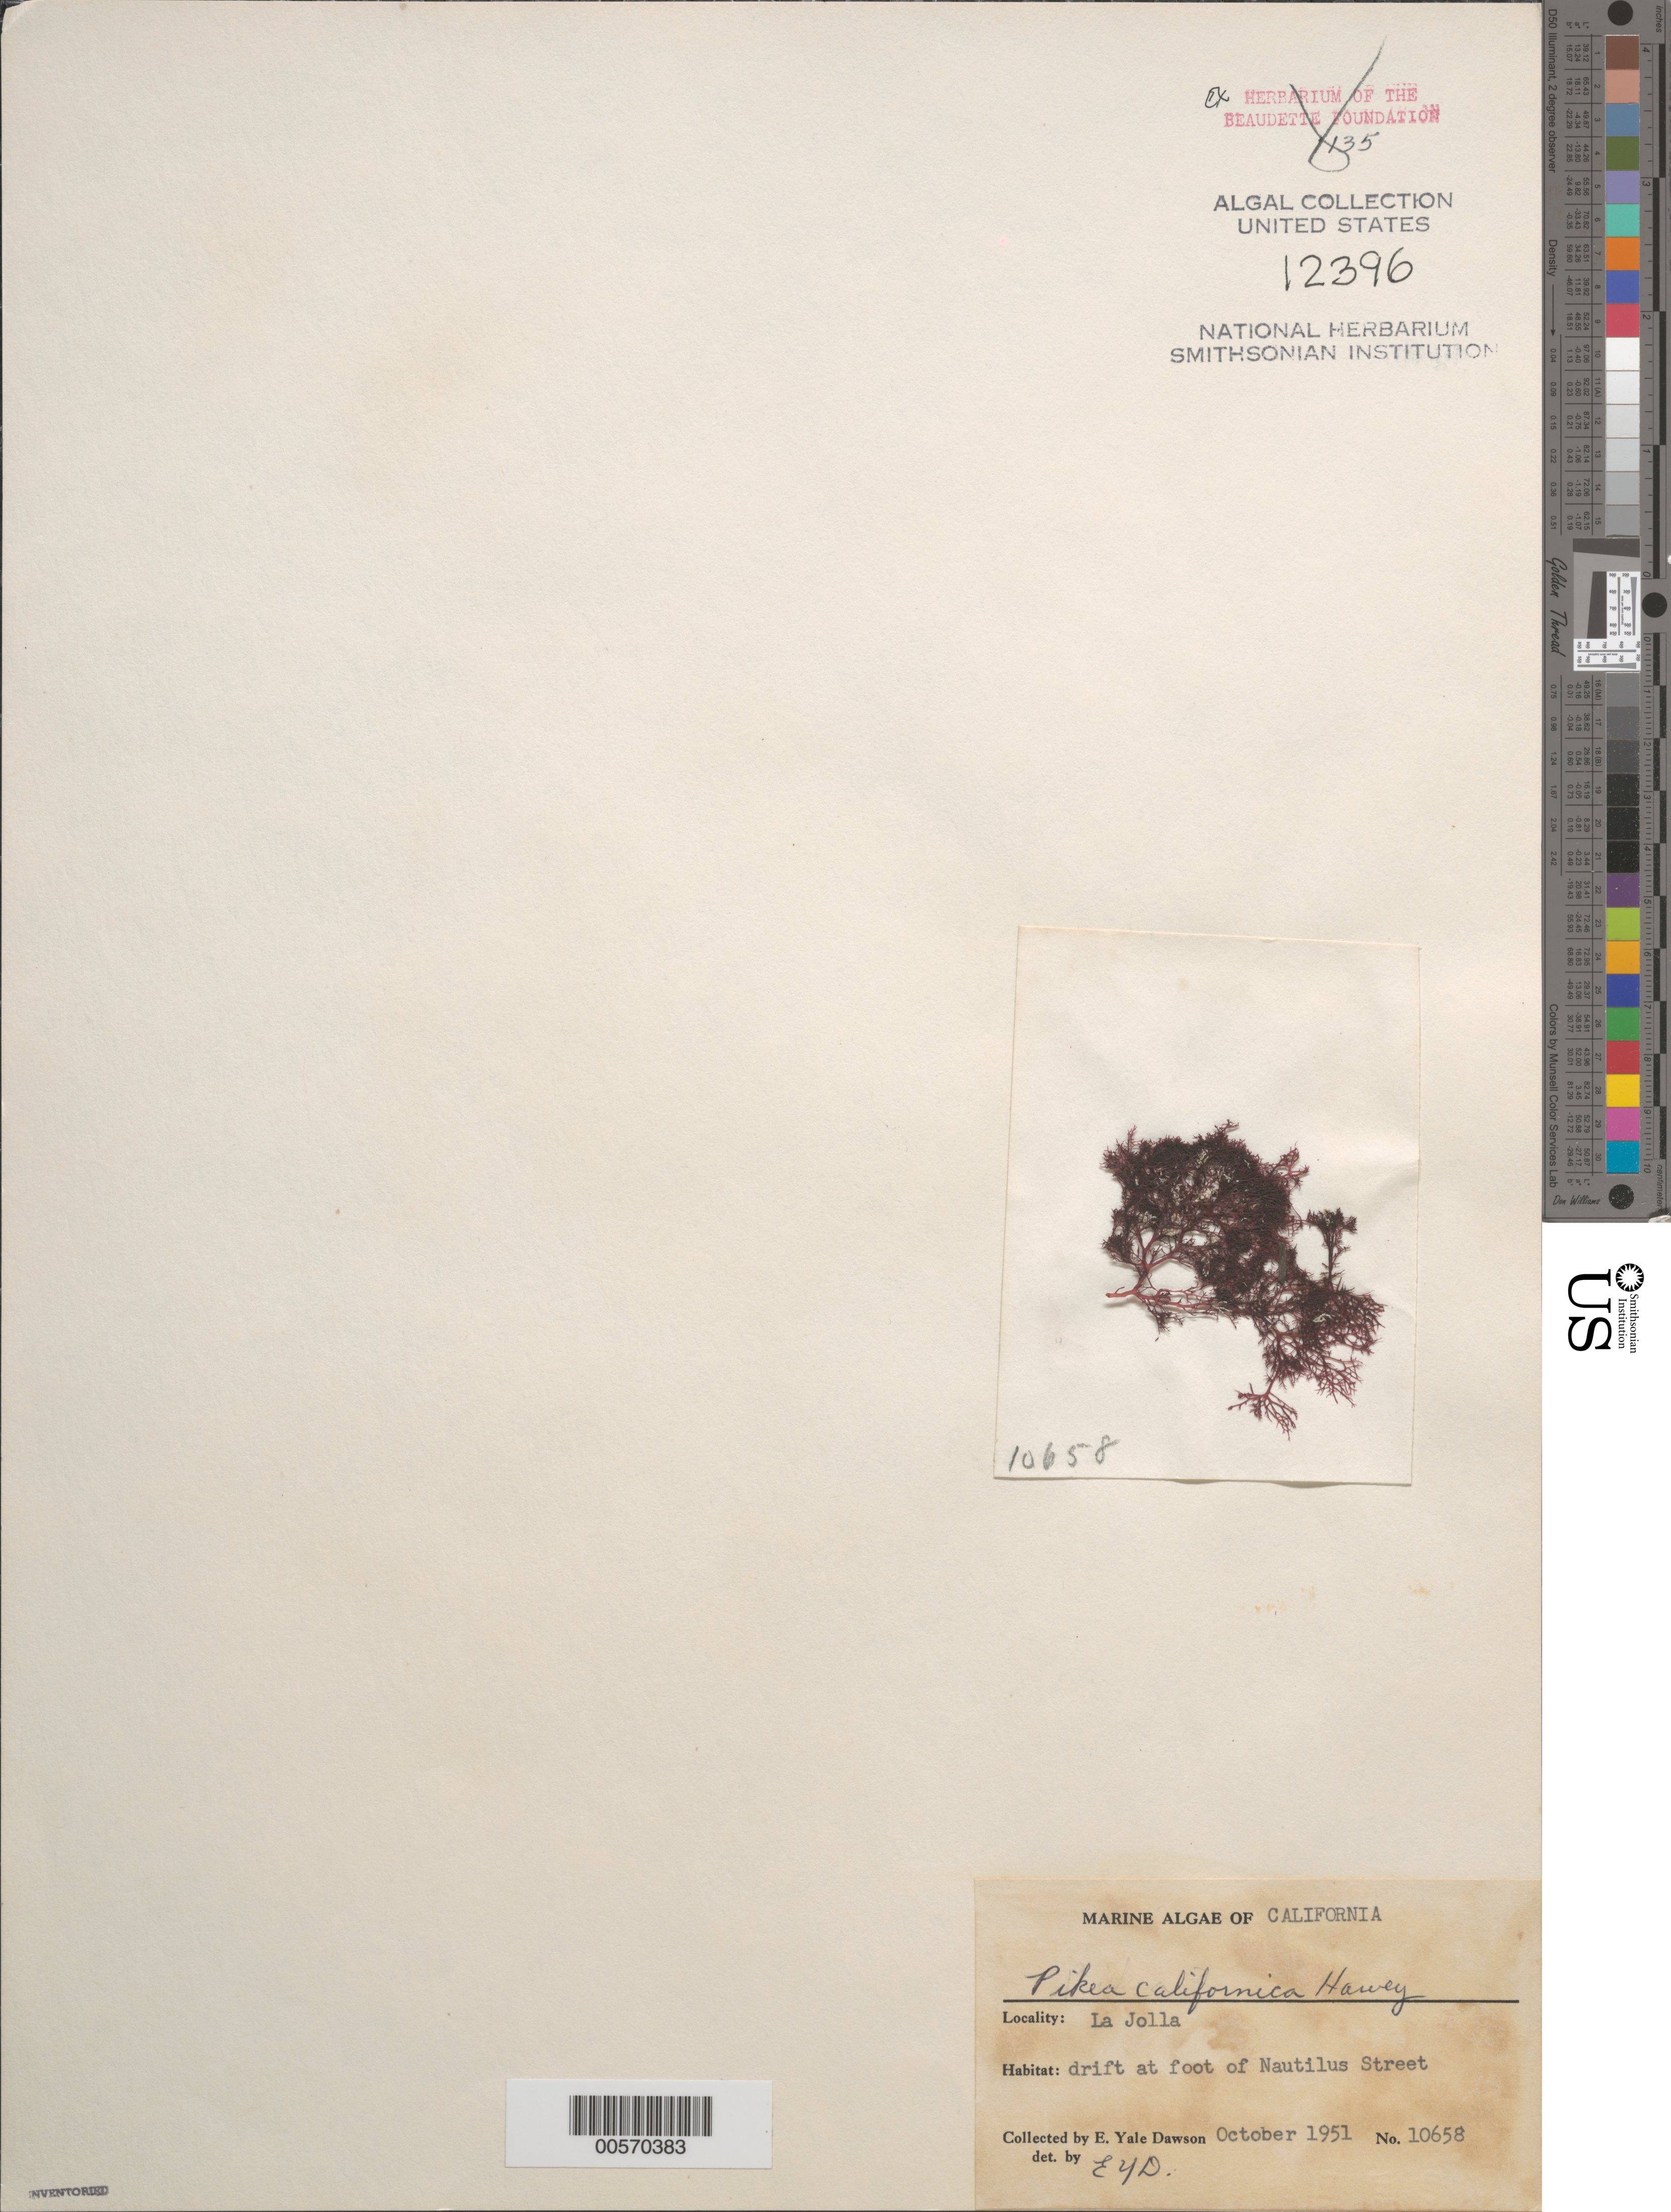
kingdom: Plantae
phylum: Rhodophyta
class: Florideophyceae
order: Gigartinales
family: Dumontiaceae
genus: Pikea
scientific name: Pikea californica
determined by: Dawson, E. Y.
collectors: E. Y. Dawson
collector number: EYD 10658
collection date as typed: Oct 1951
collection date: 1951-10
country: United States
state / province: California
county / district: San Diego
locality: La Jolla, foot of Nautilus Street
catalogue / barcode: US 12396